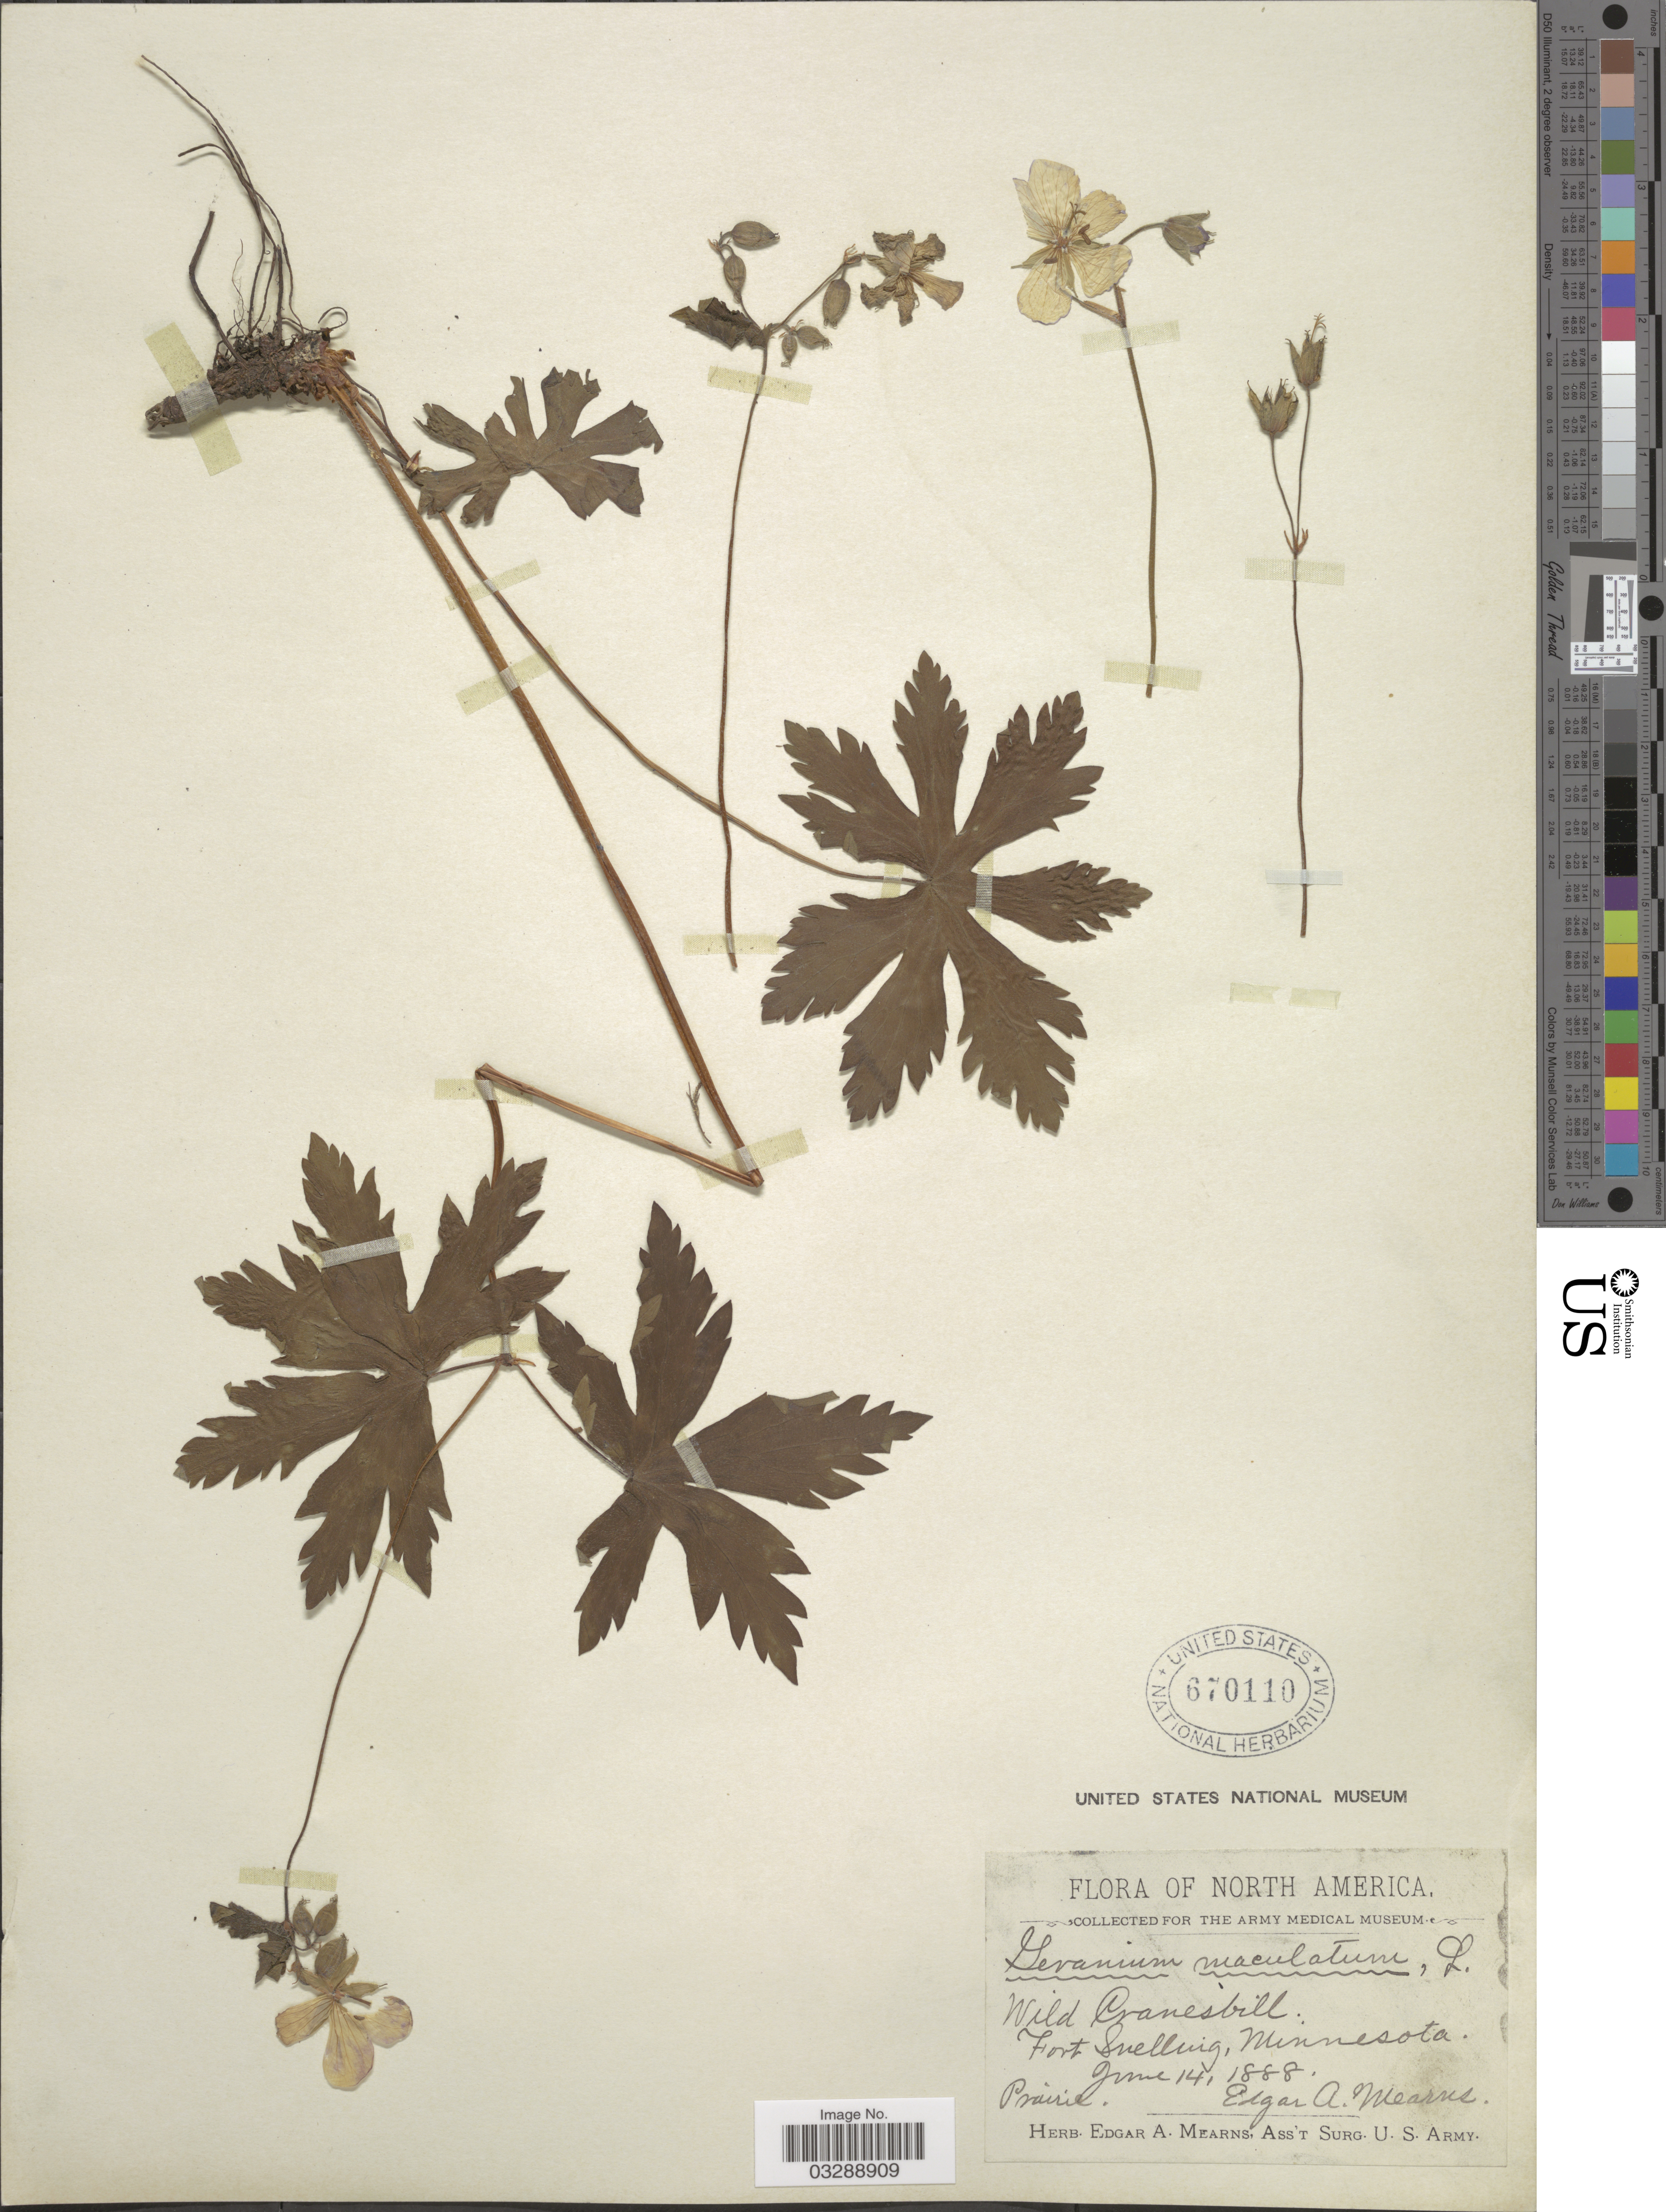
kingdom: Plantae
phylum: Tracheophyta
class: Magnoliopsida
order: Geraniales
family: Geraniaceae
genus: Geranium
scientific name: Geranium maculatum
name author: L.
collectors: E. A. Mearns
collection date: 1888-06-14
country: United States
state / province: Minnesota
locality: Fort Snelling.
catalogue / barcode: US 670110